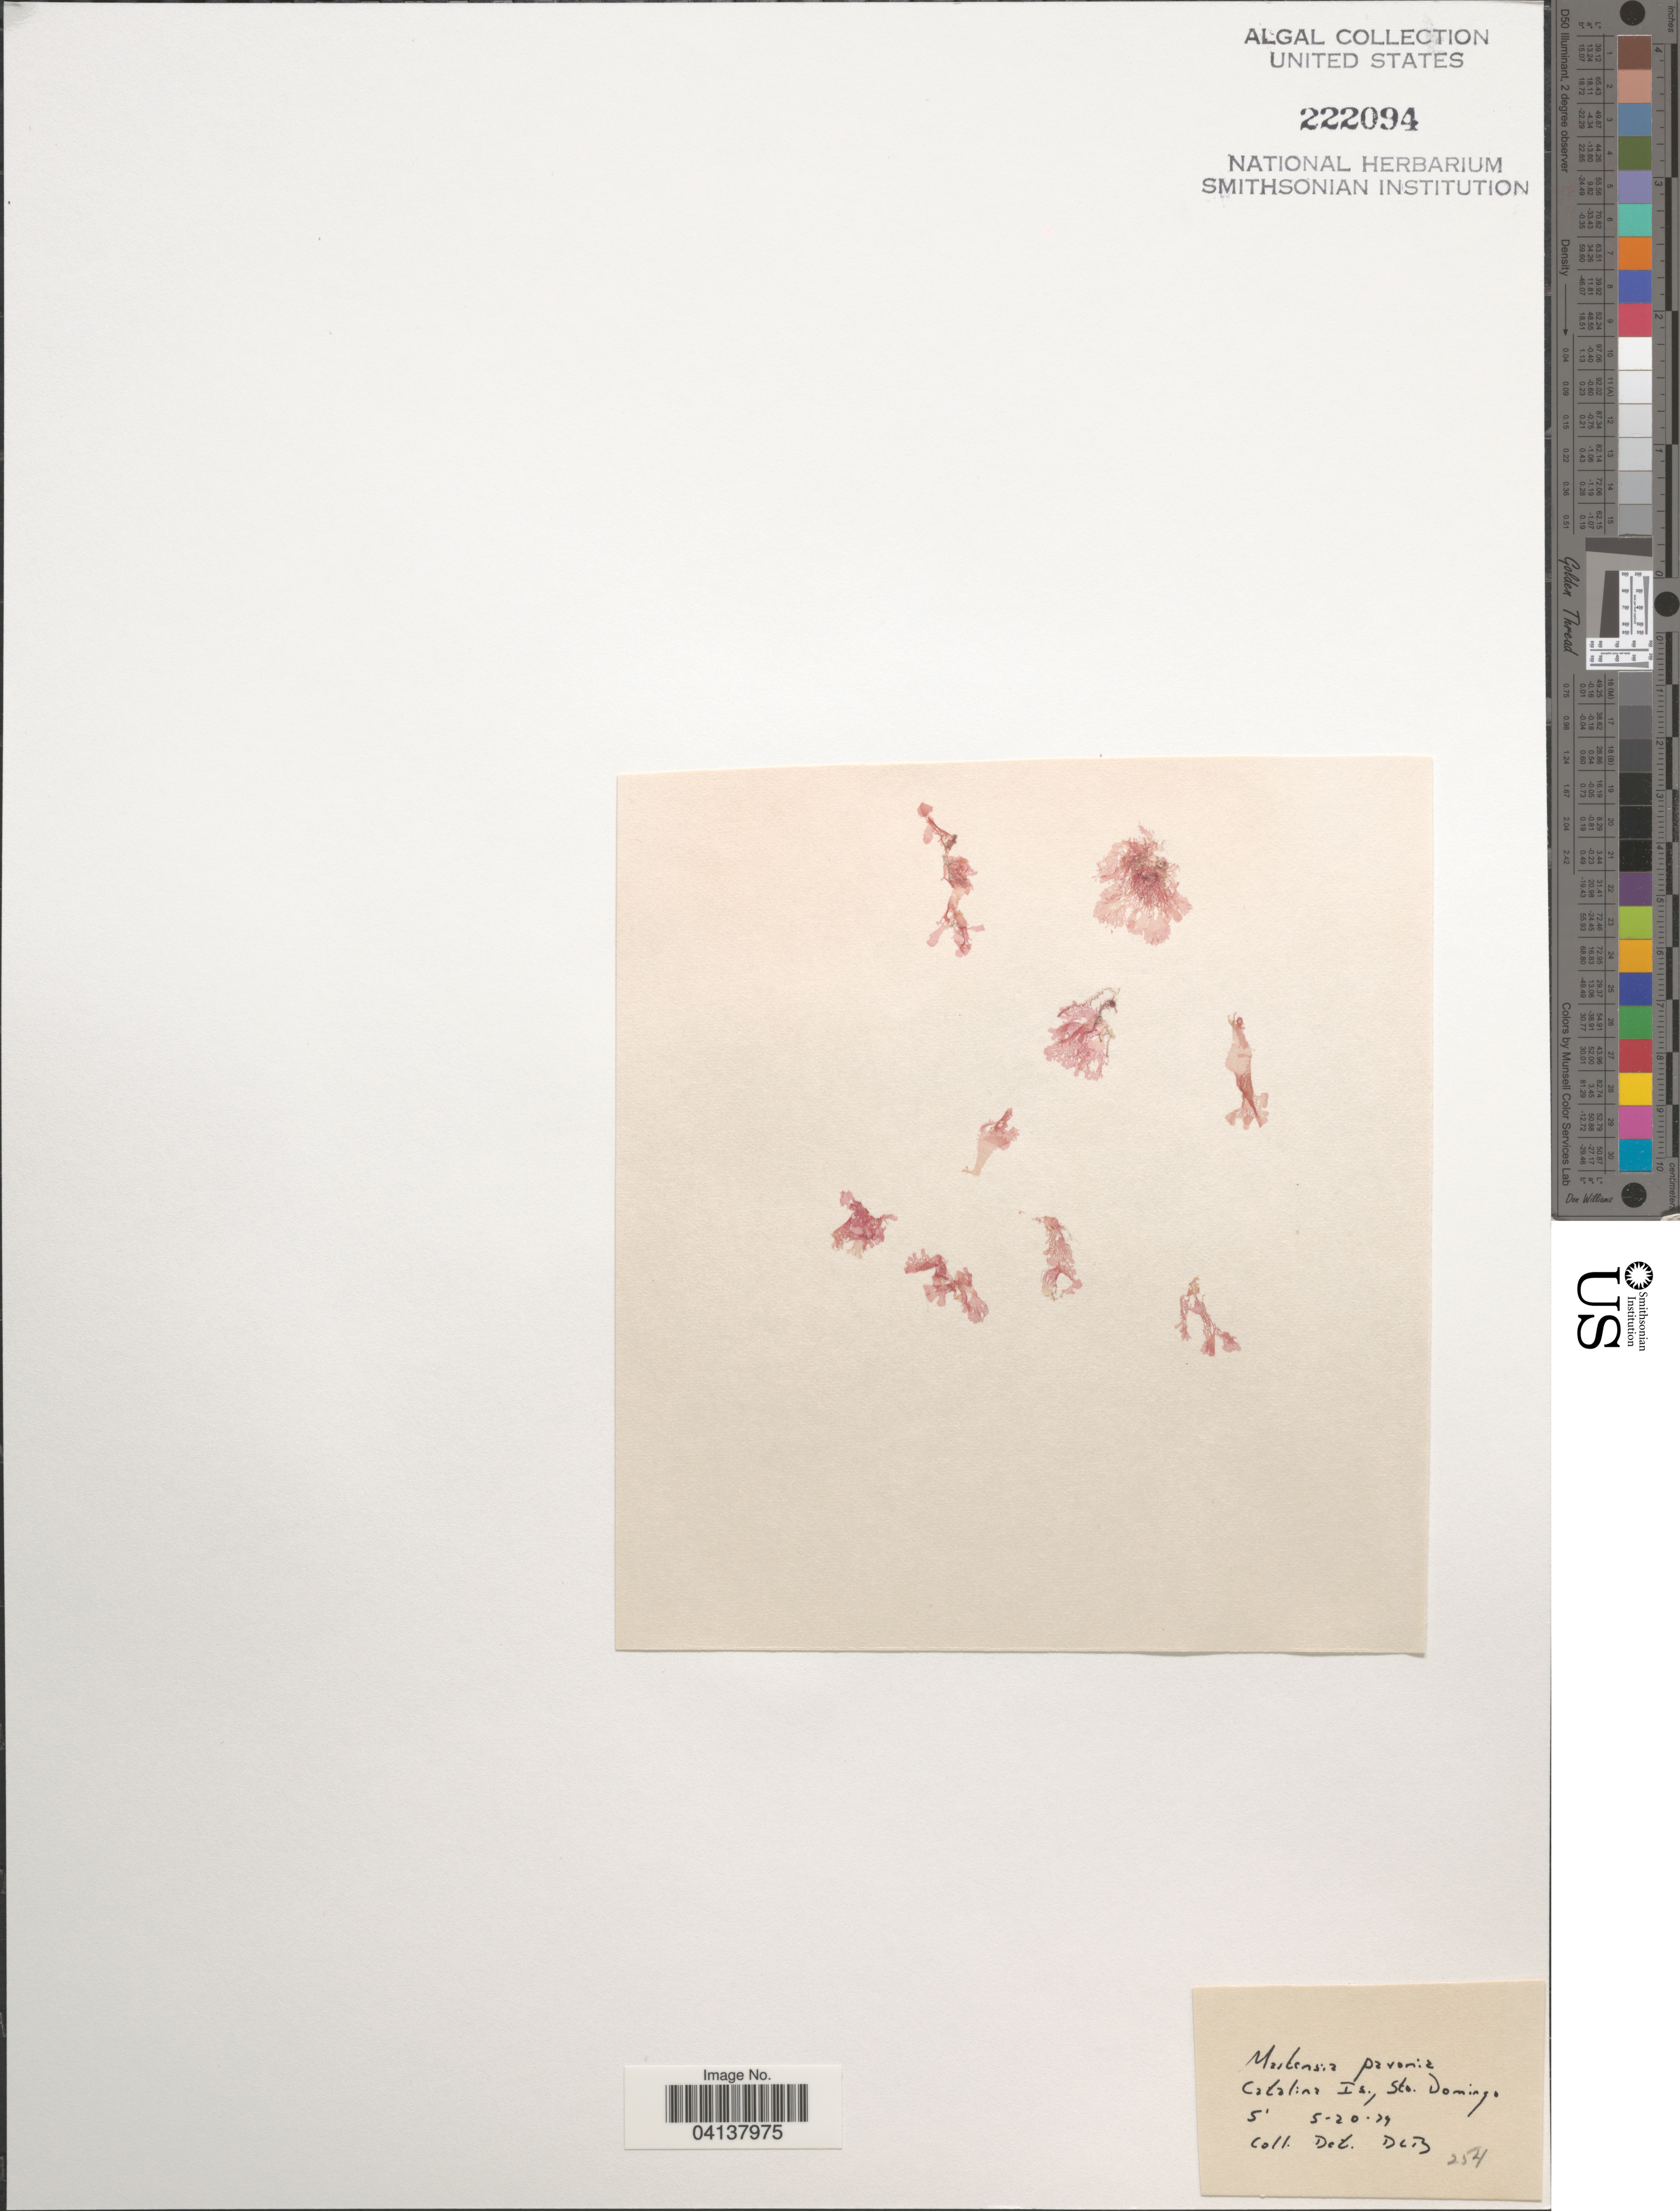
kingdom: Plantae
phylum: Rhodophyta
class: Florideophyceae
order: Ceramiales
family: Delesseriaceae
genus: Martensia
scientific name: Martensia pavonia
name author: (J. Agardh) J. Agardh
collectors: D. L. B.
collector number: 254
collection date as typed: Transcribed d/m/y: 20/5/79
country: Dominican Republic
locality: Catalina Is., Sto. Domingo.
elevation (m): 2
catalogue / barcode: US 222094